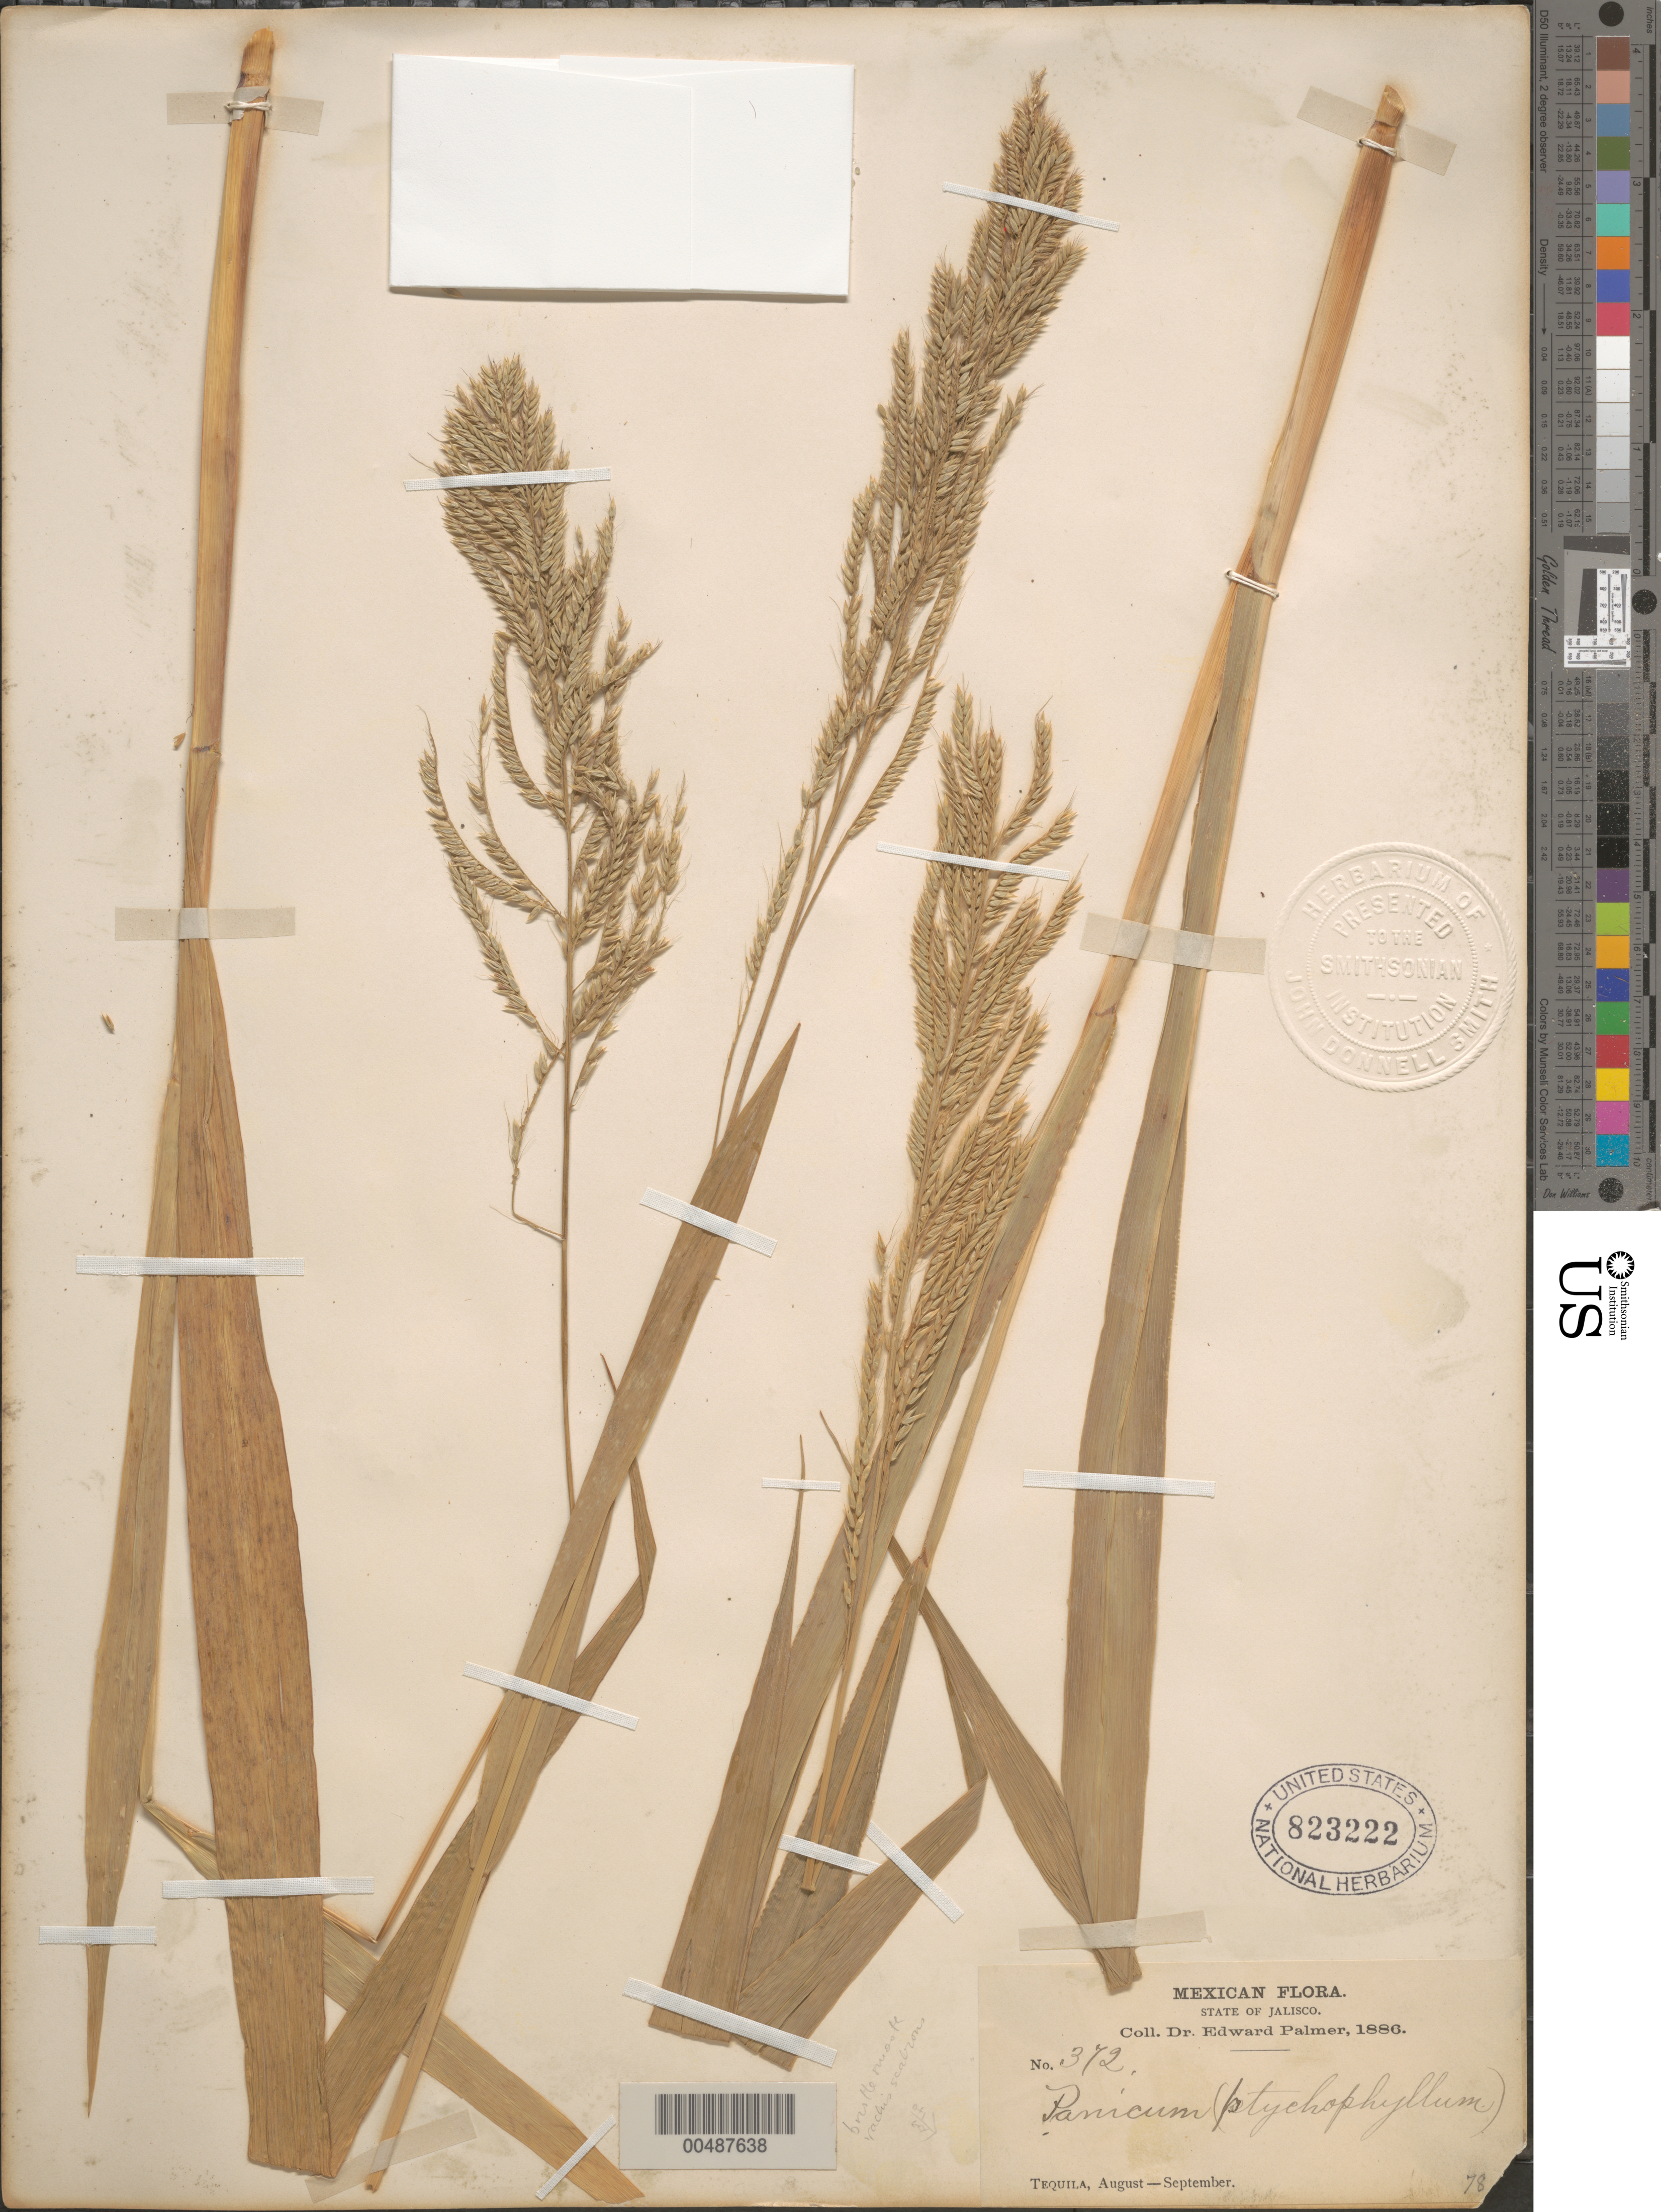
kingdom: Plantae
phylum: Tracheophyta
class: Liliopsida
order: Poales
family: Poaceae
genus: Ixophorus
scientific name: Ixophorus unisetus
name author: (J. Presl) Schltdl.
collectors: E. Palmer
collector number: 372/78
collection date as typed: Aug 1886 to Sep 1886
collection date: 1886-08/1886-09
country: Mexico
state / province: Jalisco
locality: Tequila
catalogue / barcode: US 823222